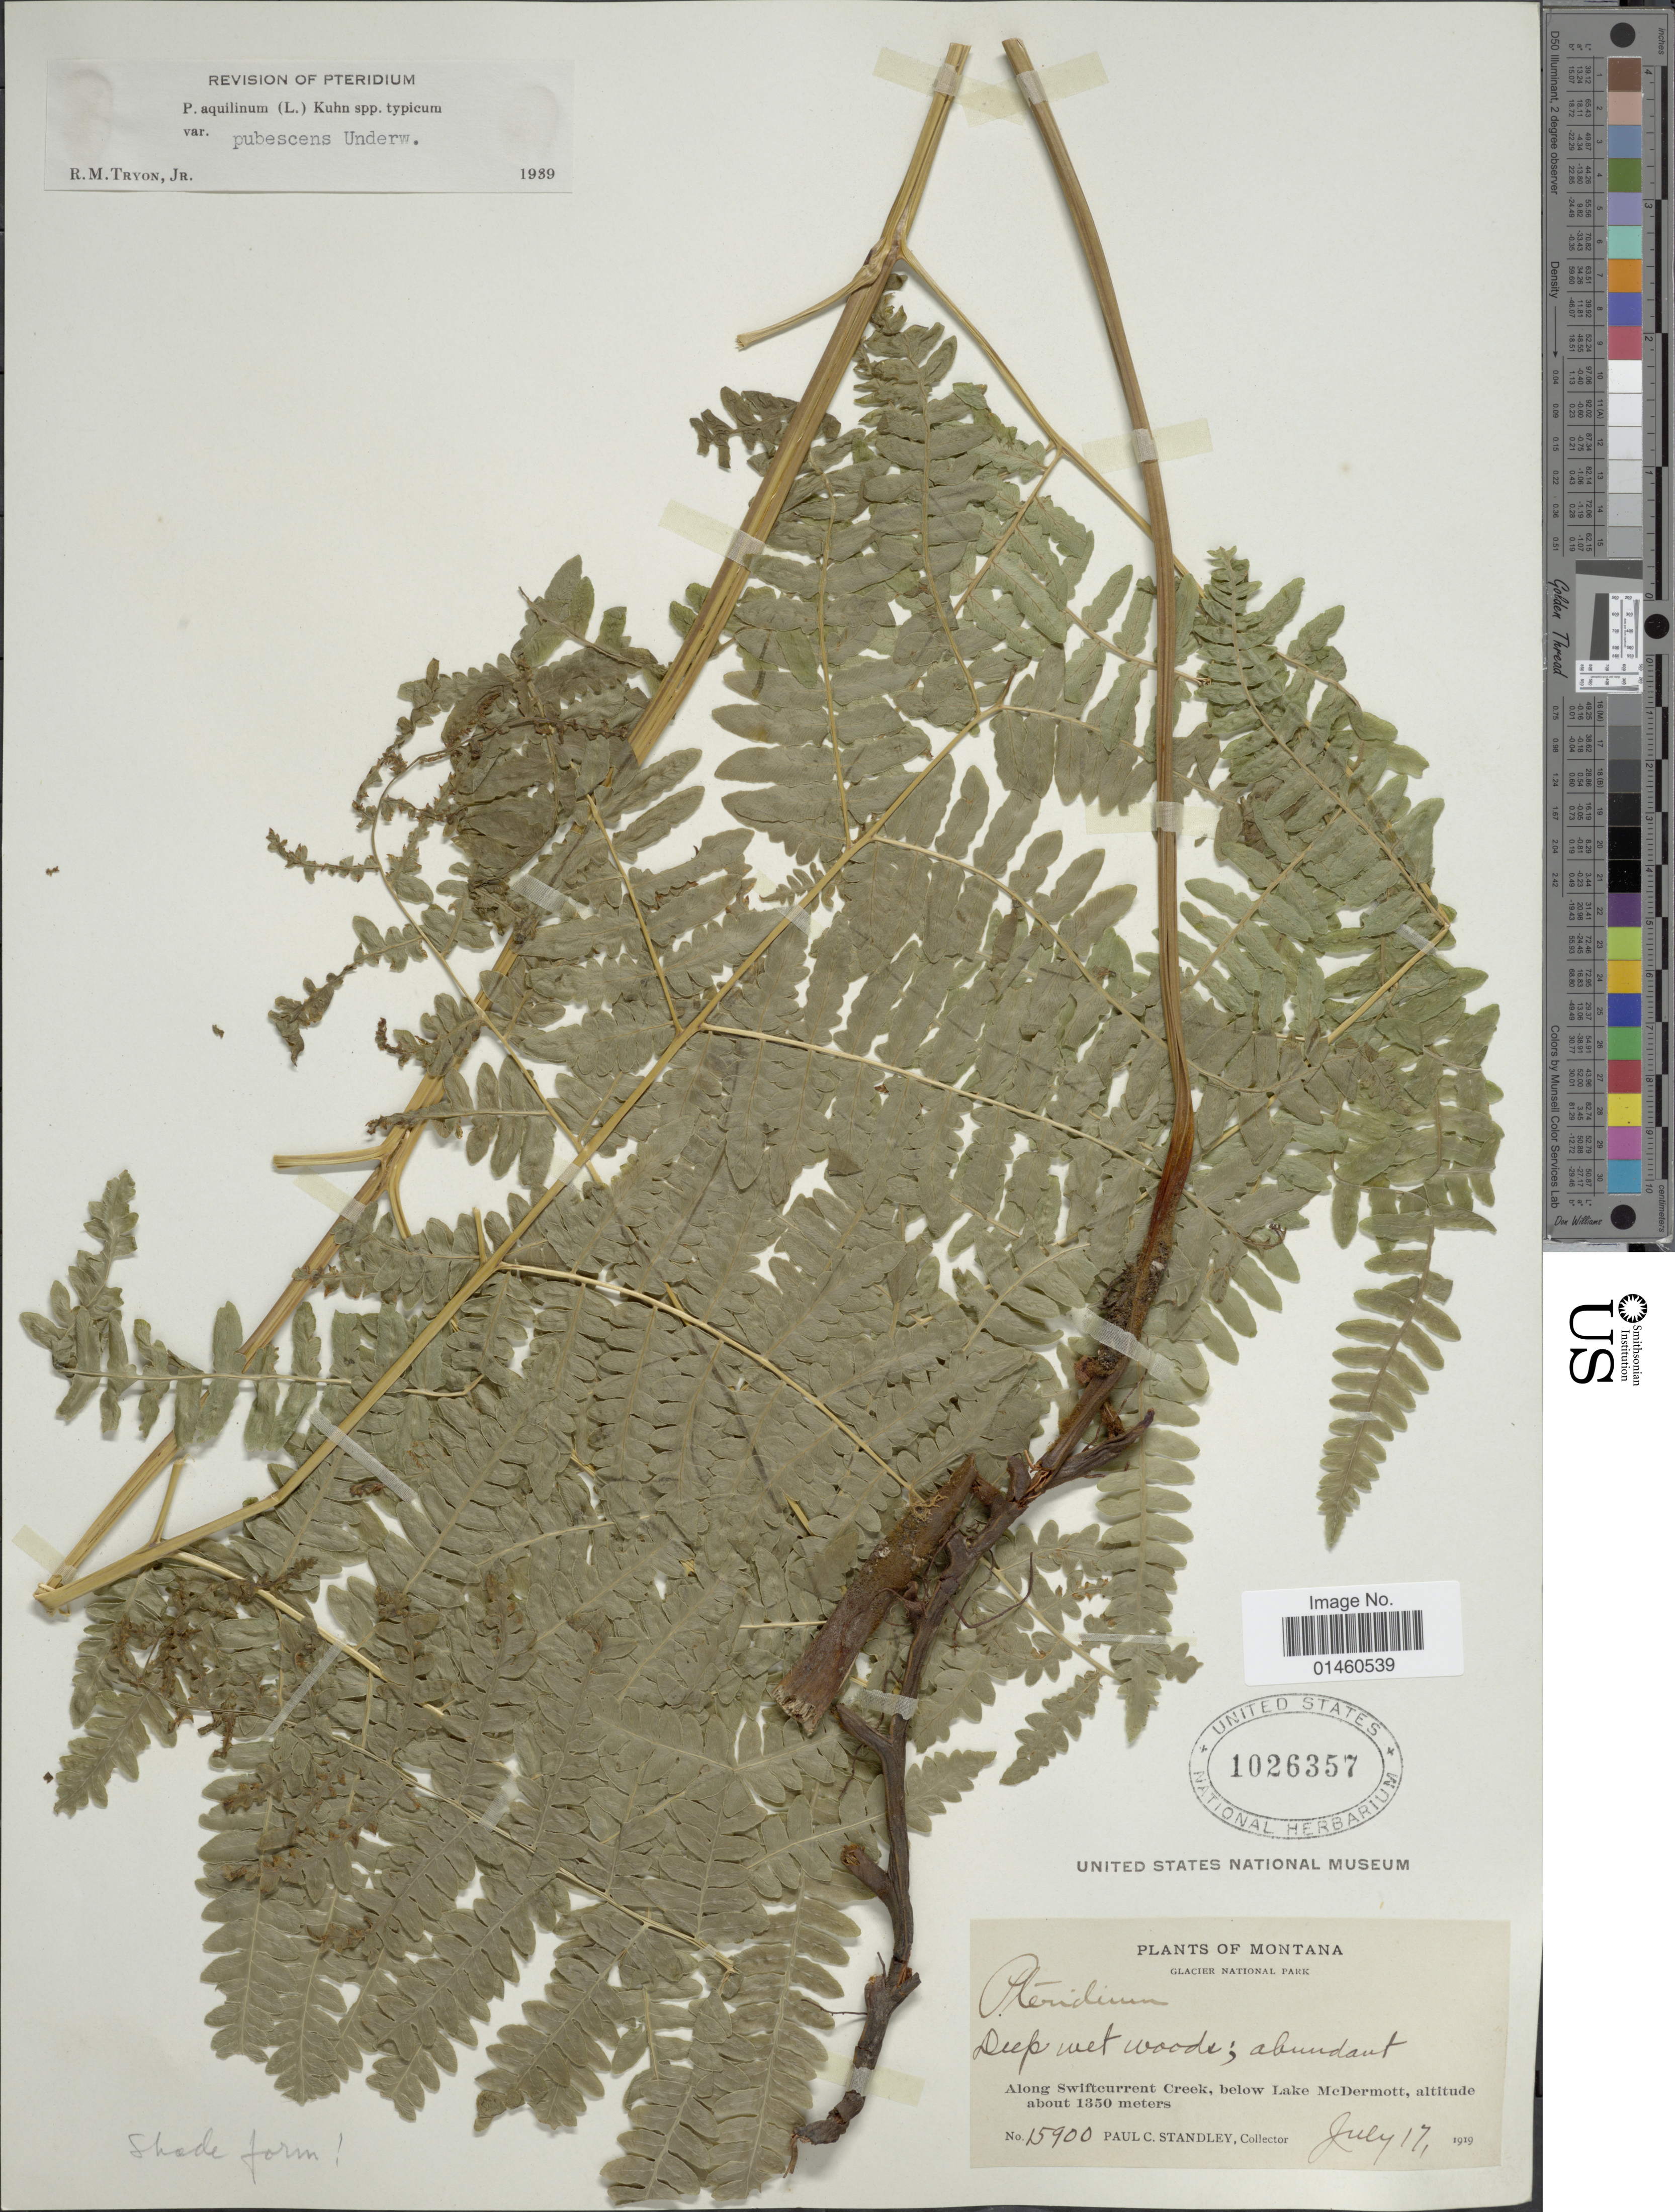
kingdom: Plantae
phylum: Tracheophyta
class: Polypodiopsida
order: Polypodiales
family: Dennstaedtiaceae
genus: Pteridium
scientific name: Pteridium pubescens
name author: (Underw.) Christenh.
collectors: P. C. Standley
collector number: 15900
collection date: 1919-07-17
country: United States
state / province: Montana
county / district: Glacier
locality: Glacier National Park, along Swiftcurrent Creek, below Lake McDermott.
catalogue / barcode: US 1026357